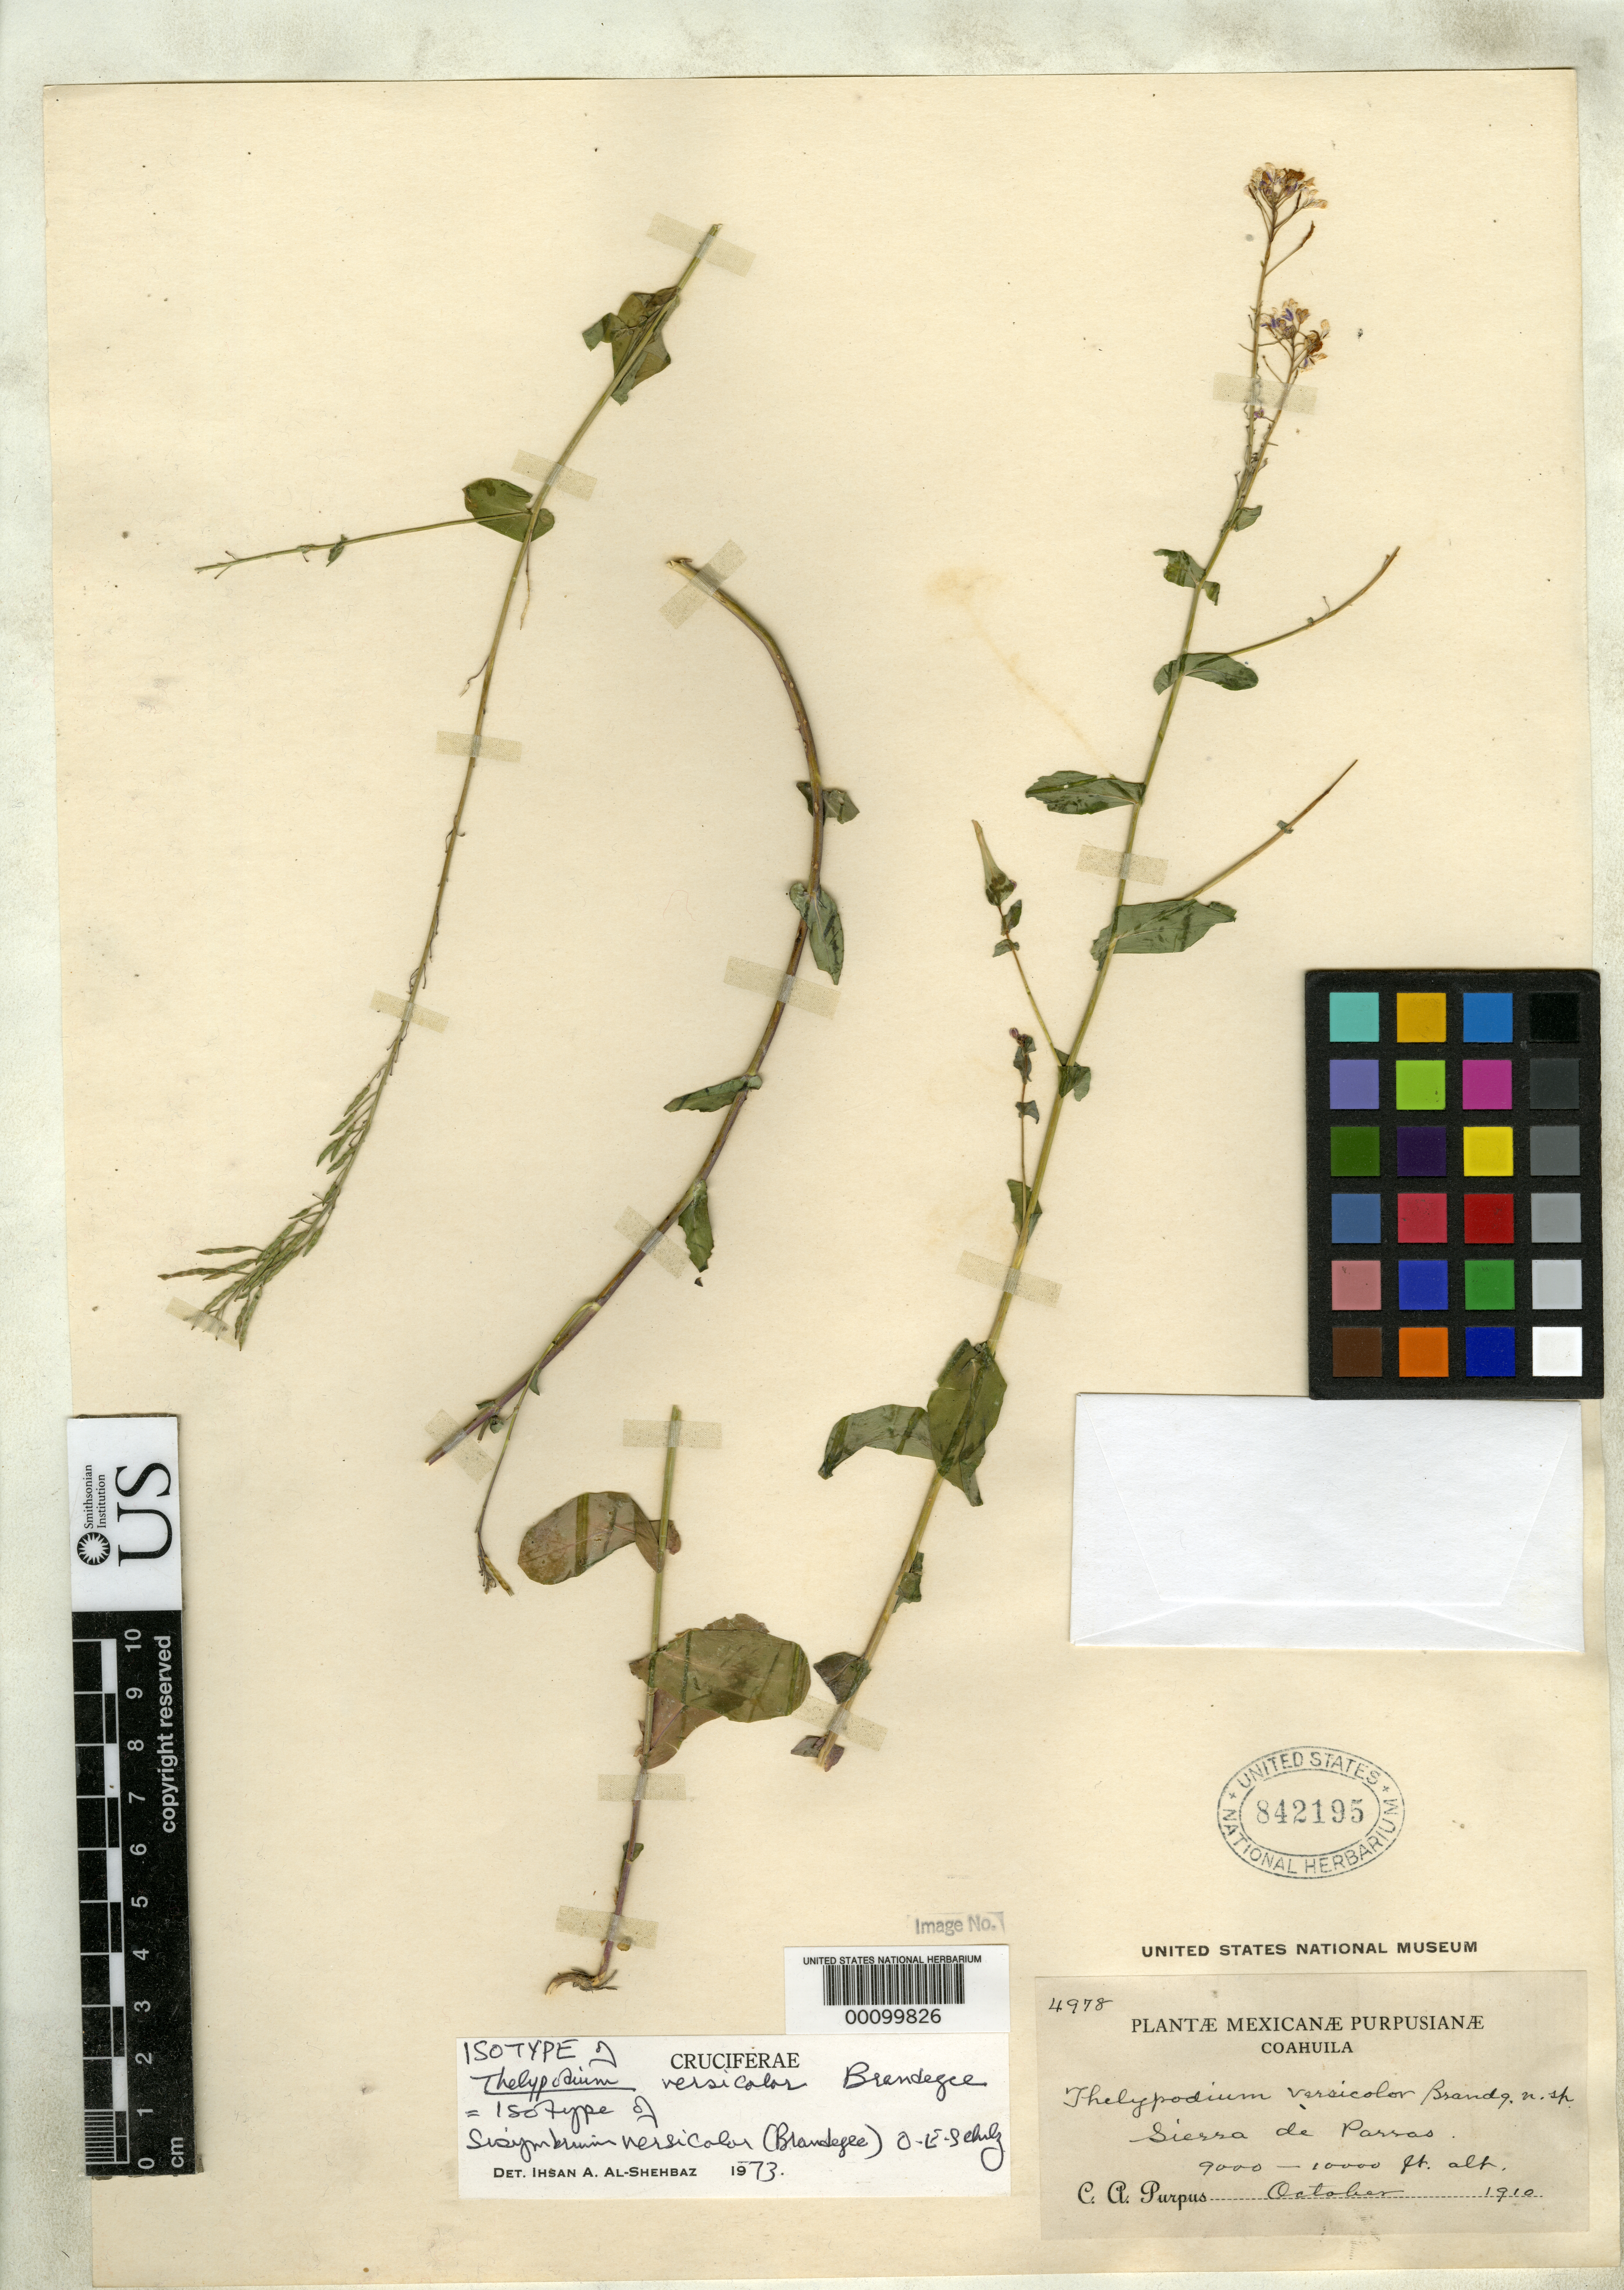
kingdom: Plantae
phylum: Tracheophyta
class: Magnoliopsida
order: Brassicales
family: Brassicaceae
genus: Thelypodium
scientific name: Thelypodium versicolor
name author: Brandegee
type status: Isotype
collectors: C. A. Purpus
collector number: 4978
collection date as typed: Oct 1910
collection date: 1910-10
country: Mexico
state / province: Coahuila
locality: On Sierra de Parras; alt. 9000-10000 ft.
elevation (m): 2743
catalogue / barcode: US 842195